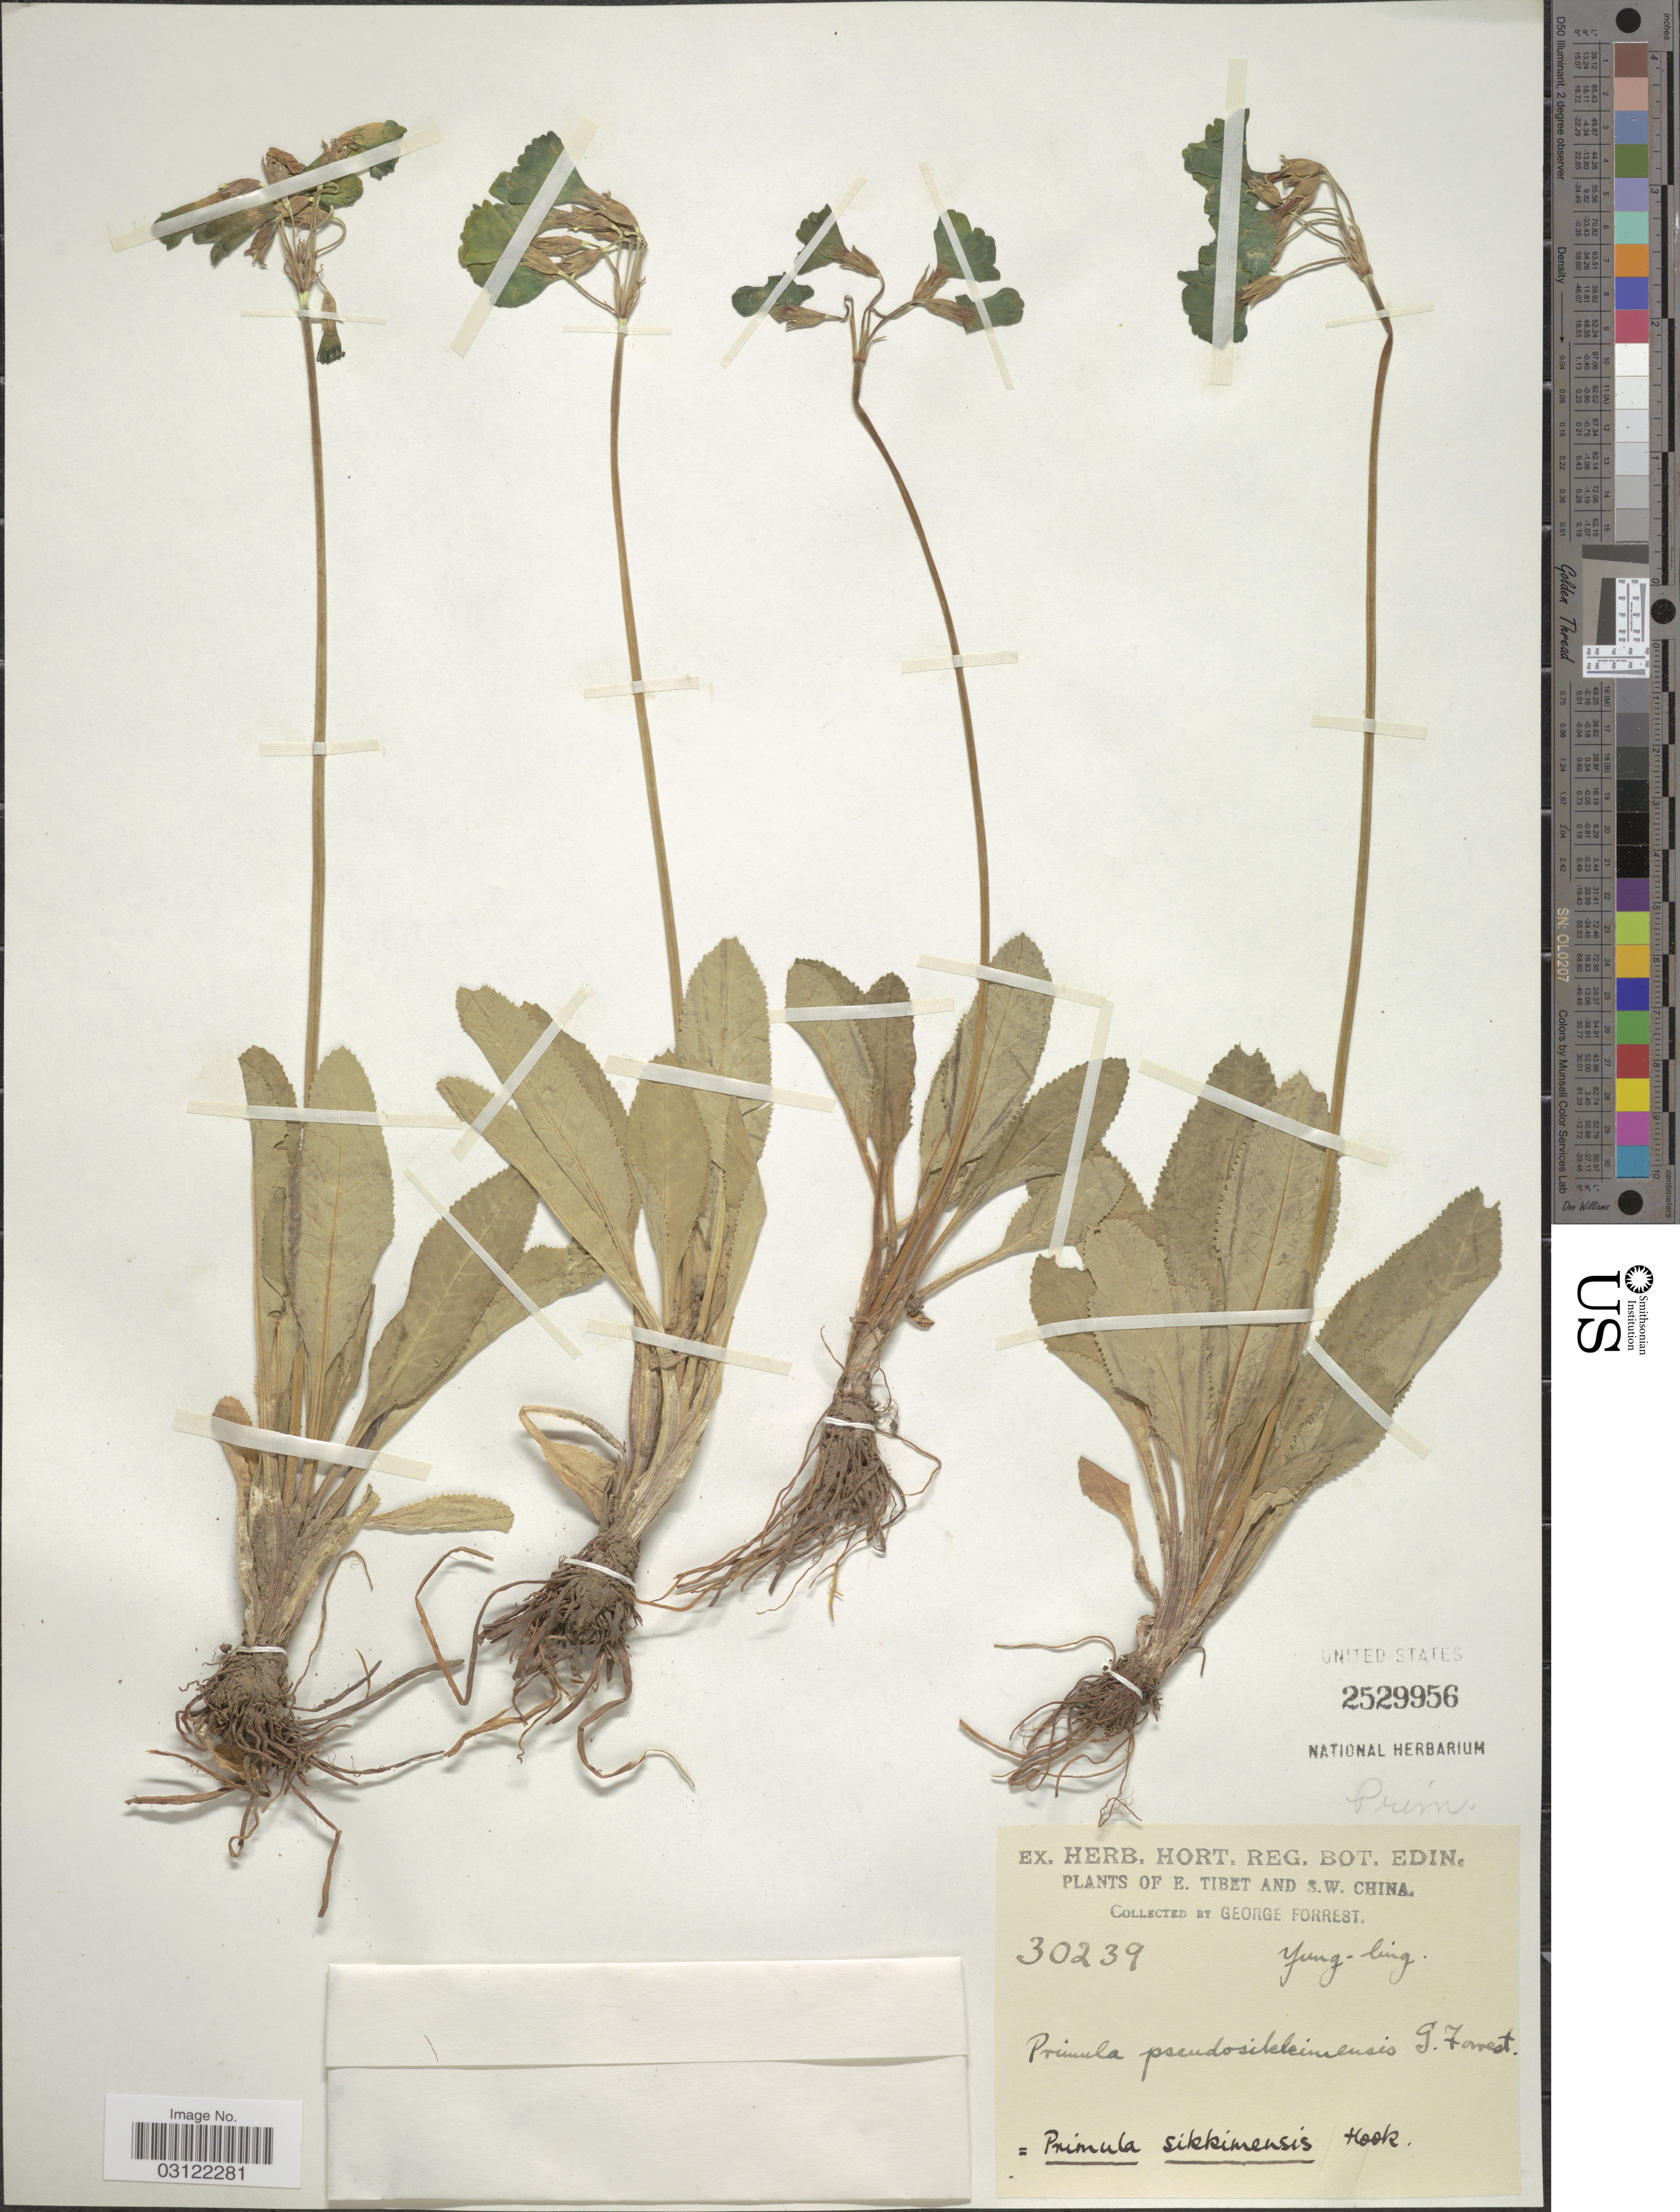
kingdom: Plantae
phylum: Tracheophyta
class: Magnoliopsida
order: Ericales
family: Primulaceae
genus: Primula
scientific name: Primula sikkimensis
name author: Hook.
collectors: G. Forrest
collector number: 30239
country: China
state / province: Xizang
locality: E. Tibet and S. W. China. Yung-ling.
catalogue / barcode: US 2529956